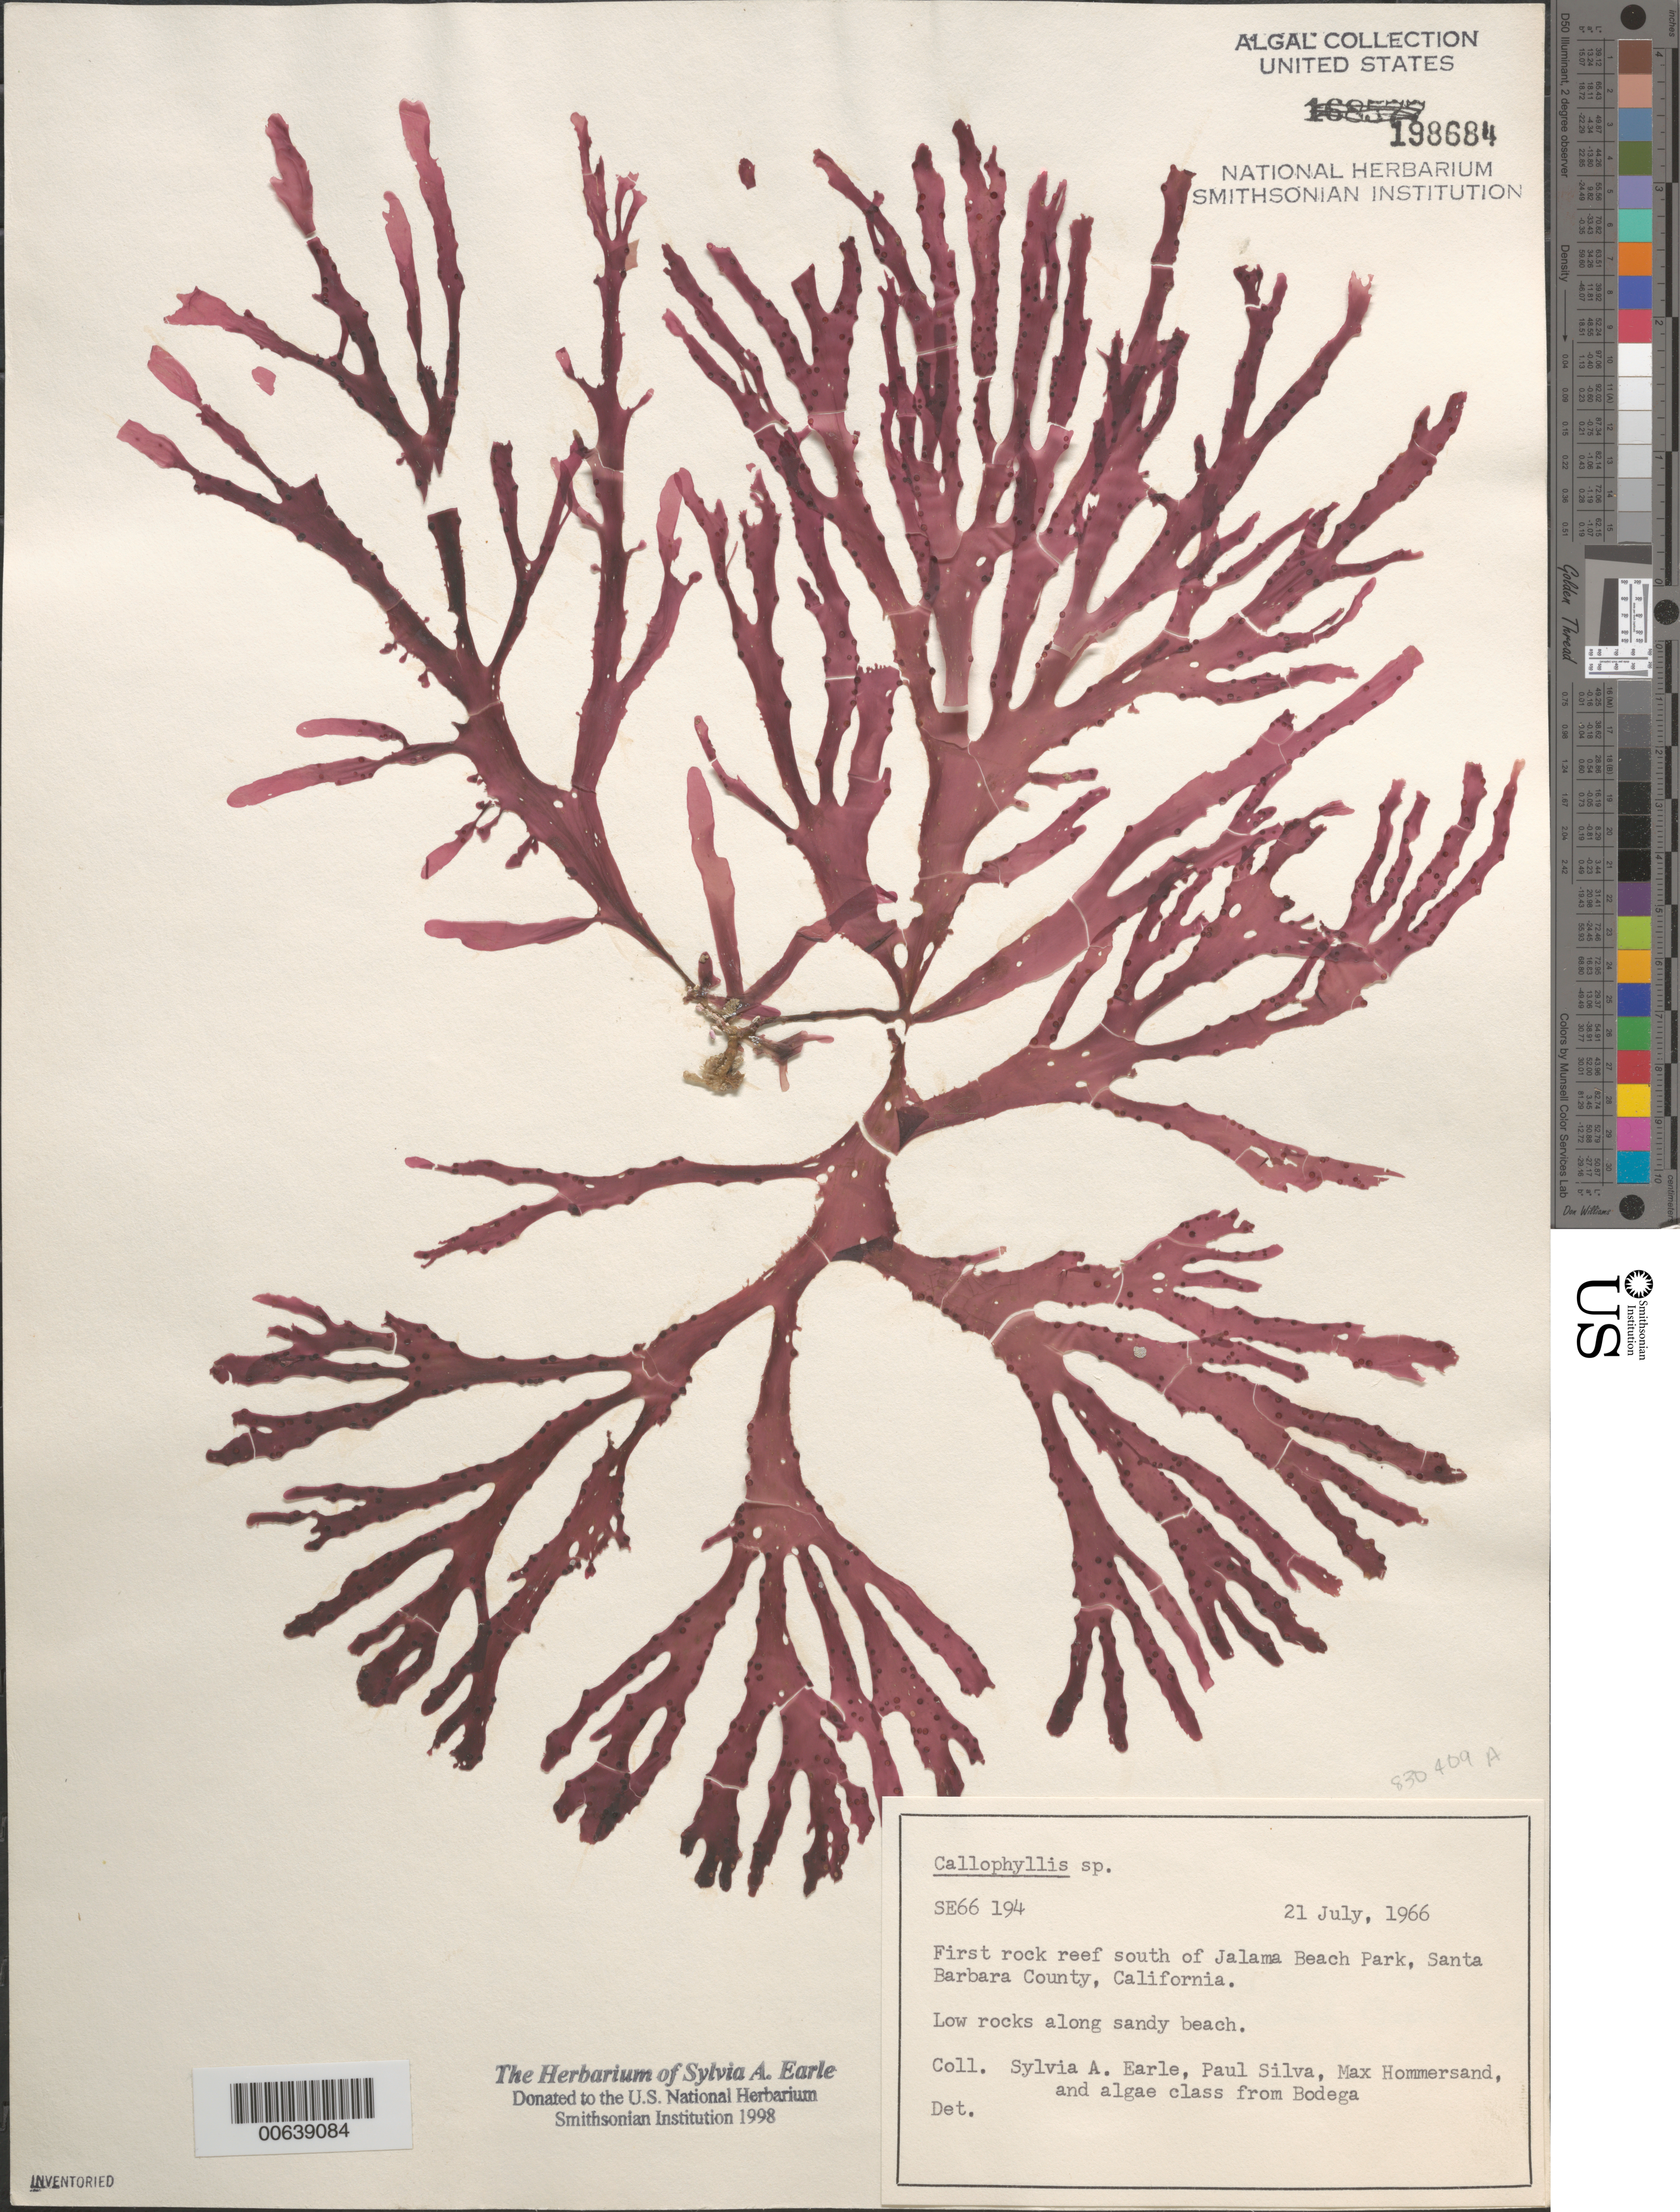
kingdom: Plantae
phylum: Rhodophyta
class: Florideophyceae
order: Gigartinales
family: Kallymeniaceae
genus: Callophyllis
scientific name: Callophyllis sp.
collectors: S. A. Earle, P. C. Silva, M. H. Hommersand & Bodega Algae Class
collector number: Se 66194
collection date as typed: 21 Jul 1966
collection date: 1966-07-21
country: United States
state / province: California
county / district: Santa Barbara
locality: Reef south of Jalama Beach Park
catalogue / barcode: US 198684